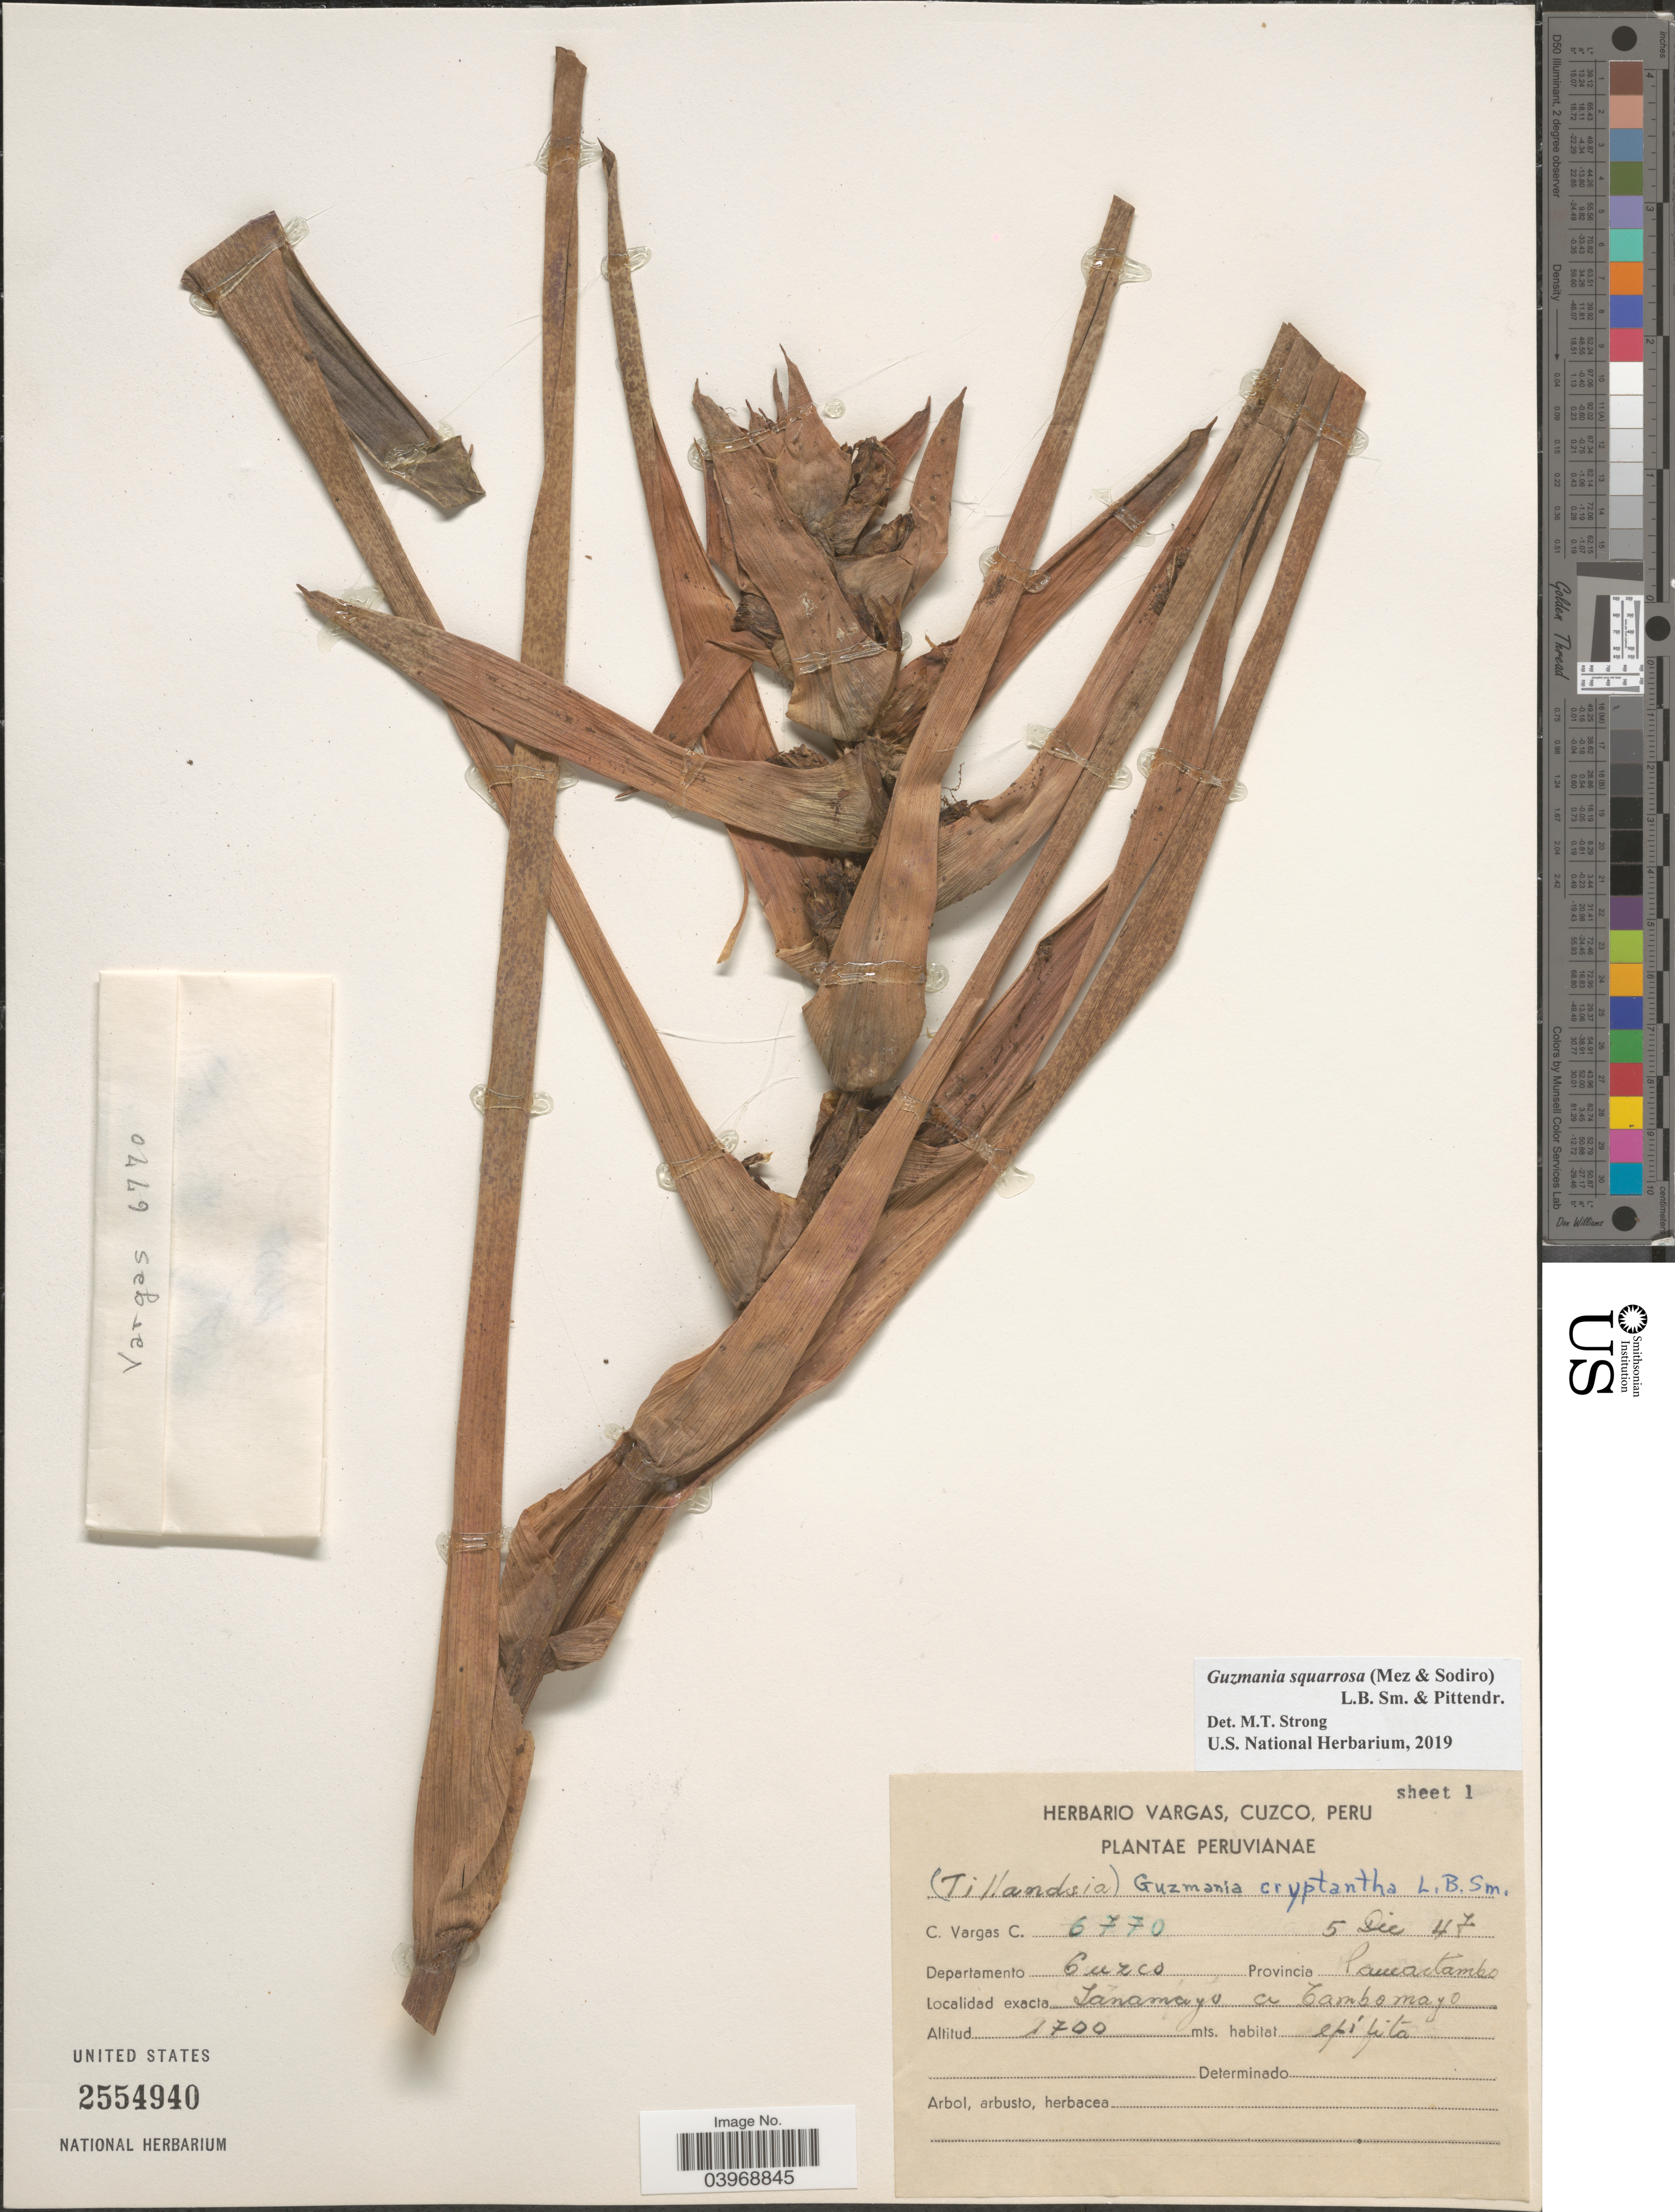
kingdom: Plantae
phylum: Tracheophyta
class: Liliopsida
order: Poales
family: Bromeliaceae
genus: Guzmania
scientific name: Guzmania squarrosa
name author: (Mez & Sodiro) L.B. Sm. & Pittendr.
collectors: C. Vargas Calderón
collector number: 6770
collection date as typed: Transcribed d/m/y: 5/12/47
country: Peru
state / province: Cusco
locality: Departamento Cuzco. Provincia Paucartambo. Tanamayo a Cambomayo.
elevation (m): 1700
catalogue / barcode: US 2554940